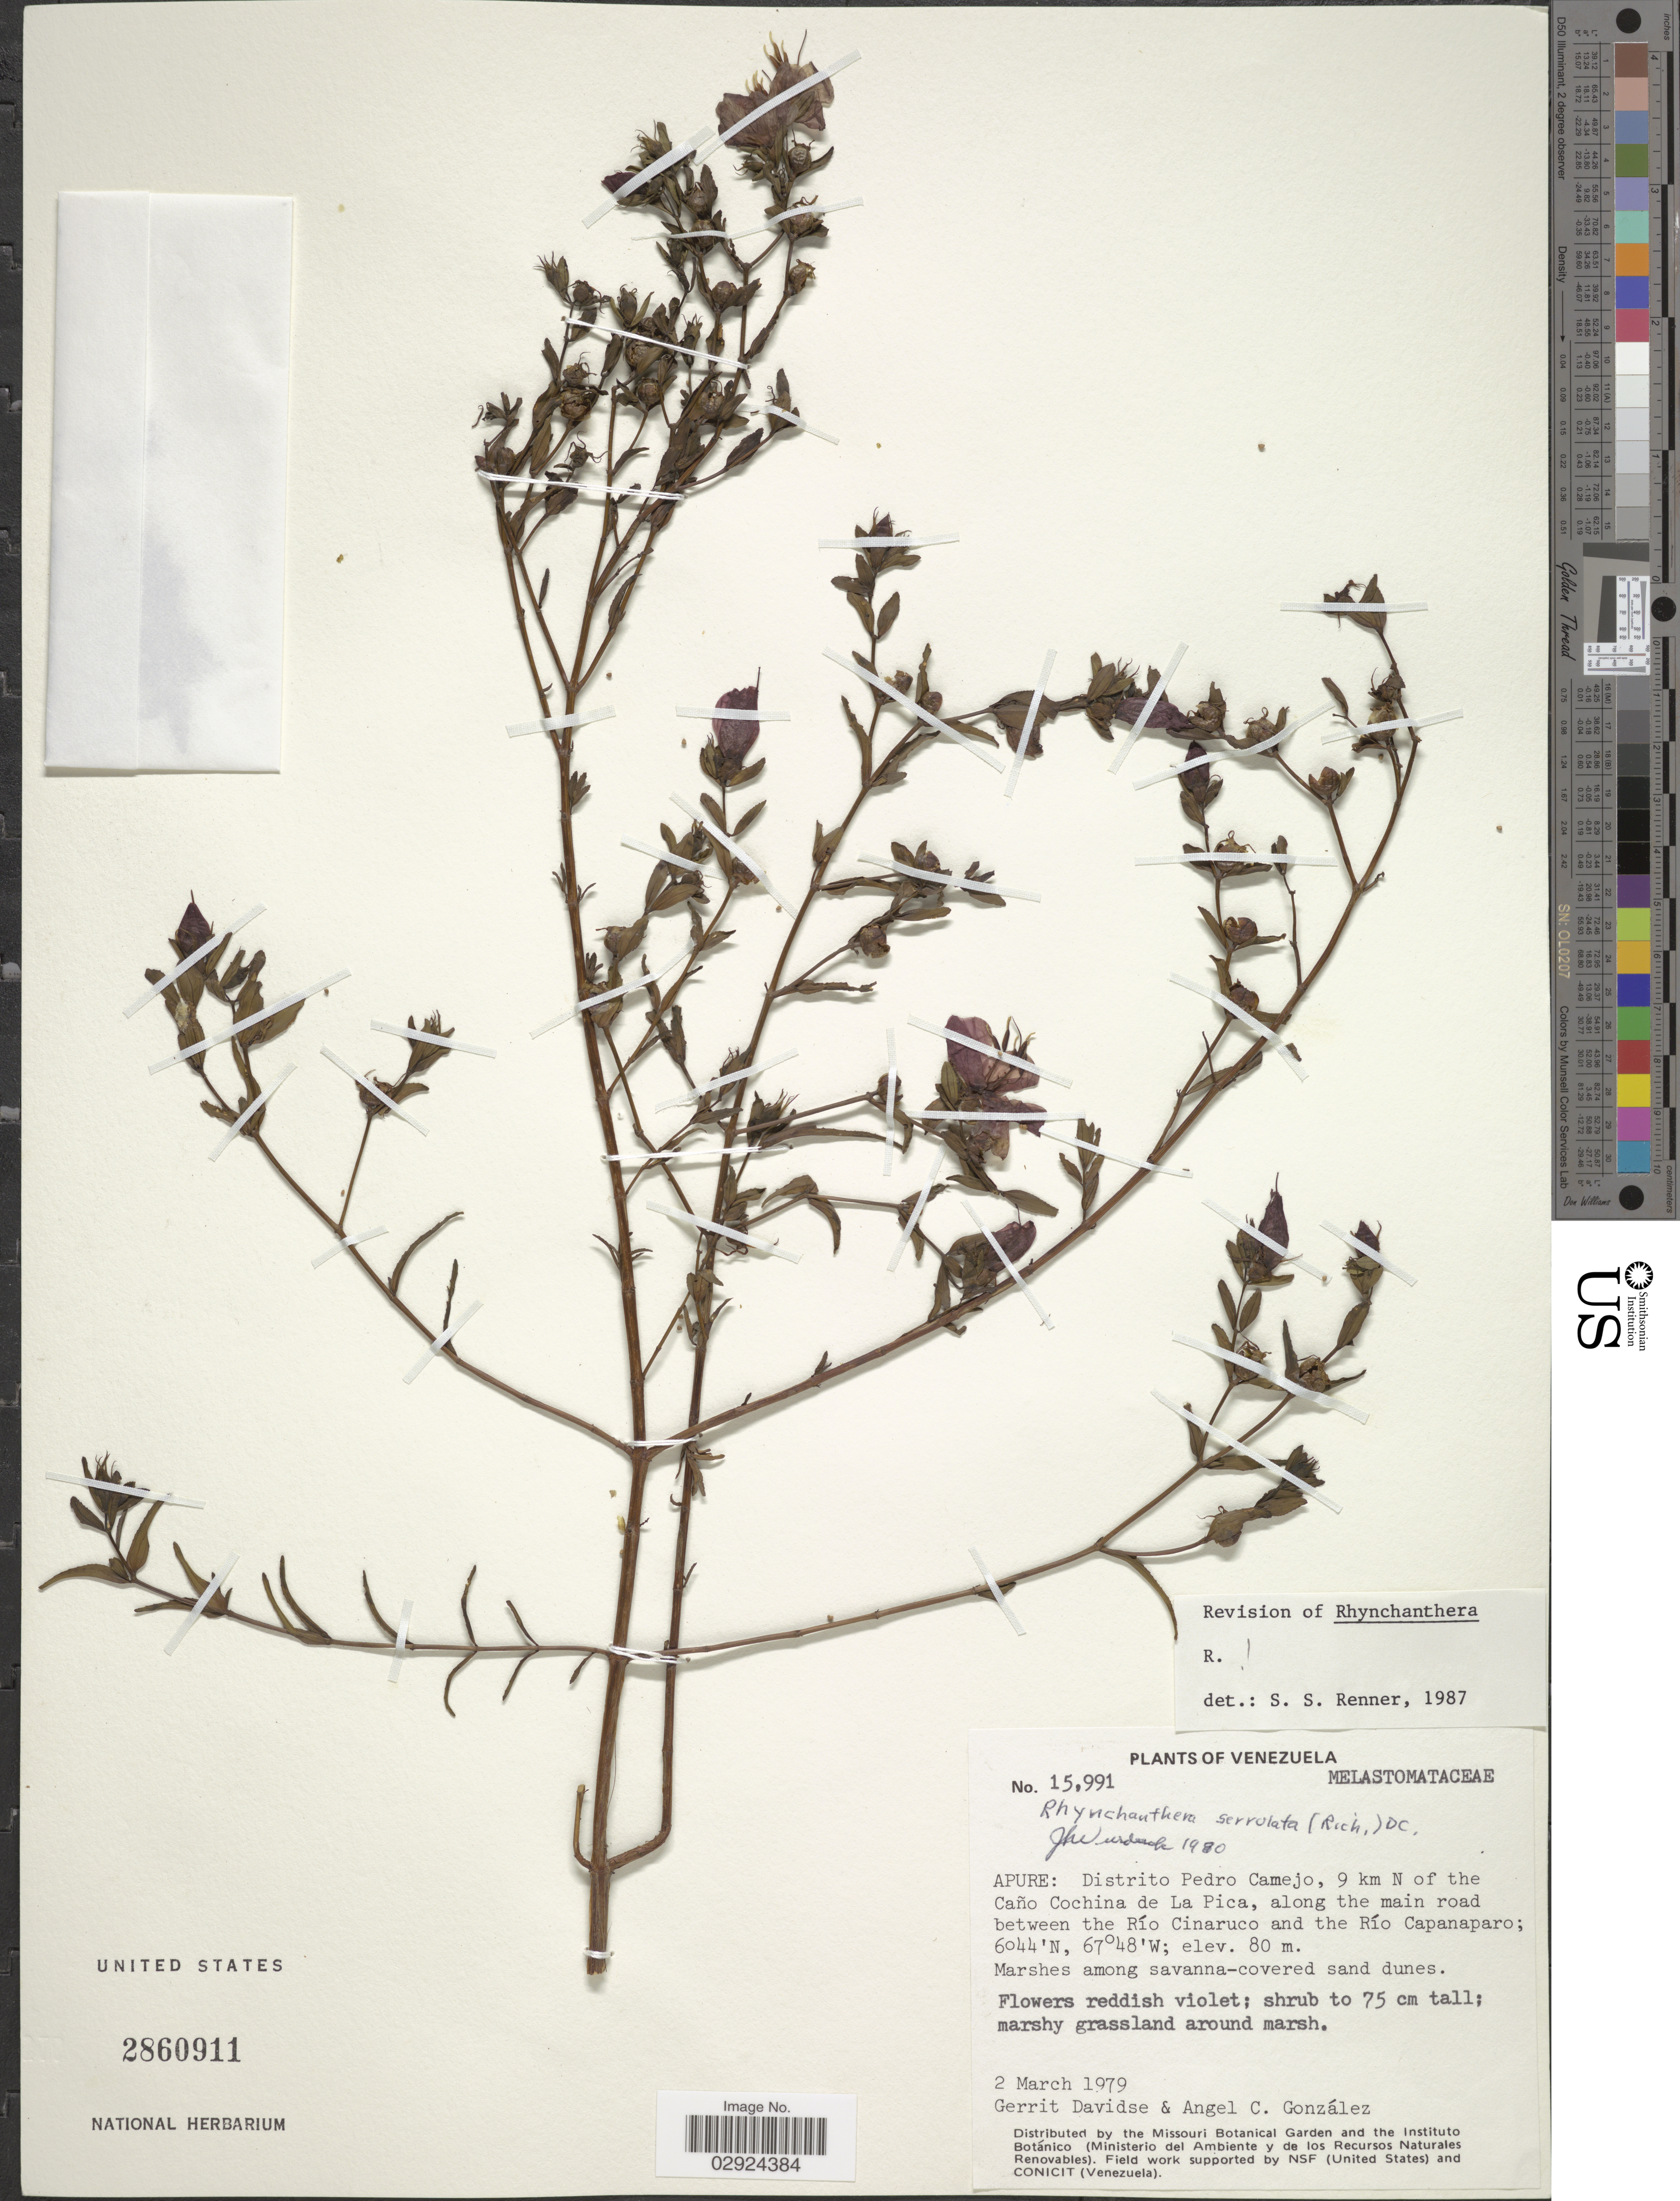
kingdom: Plantae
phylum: Tracheophyta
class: Magnoliopsida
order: Myrtales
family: Melastomataceae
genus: Rhynchanthera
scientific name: Rhynchanthera serrulata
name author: (Rich.) DC.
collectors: G. Davidse & A. C. González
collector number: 15991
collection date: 1979-03-02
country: Venezuela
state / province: Apure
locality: Distrito Pedro Camejo, 9 km N of the Caño Cochina de la Pica, along the main road between the Río Cinaruco and the Río Capanaparo.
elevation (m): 80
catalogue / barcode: US 2860911